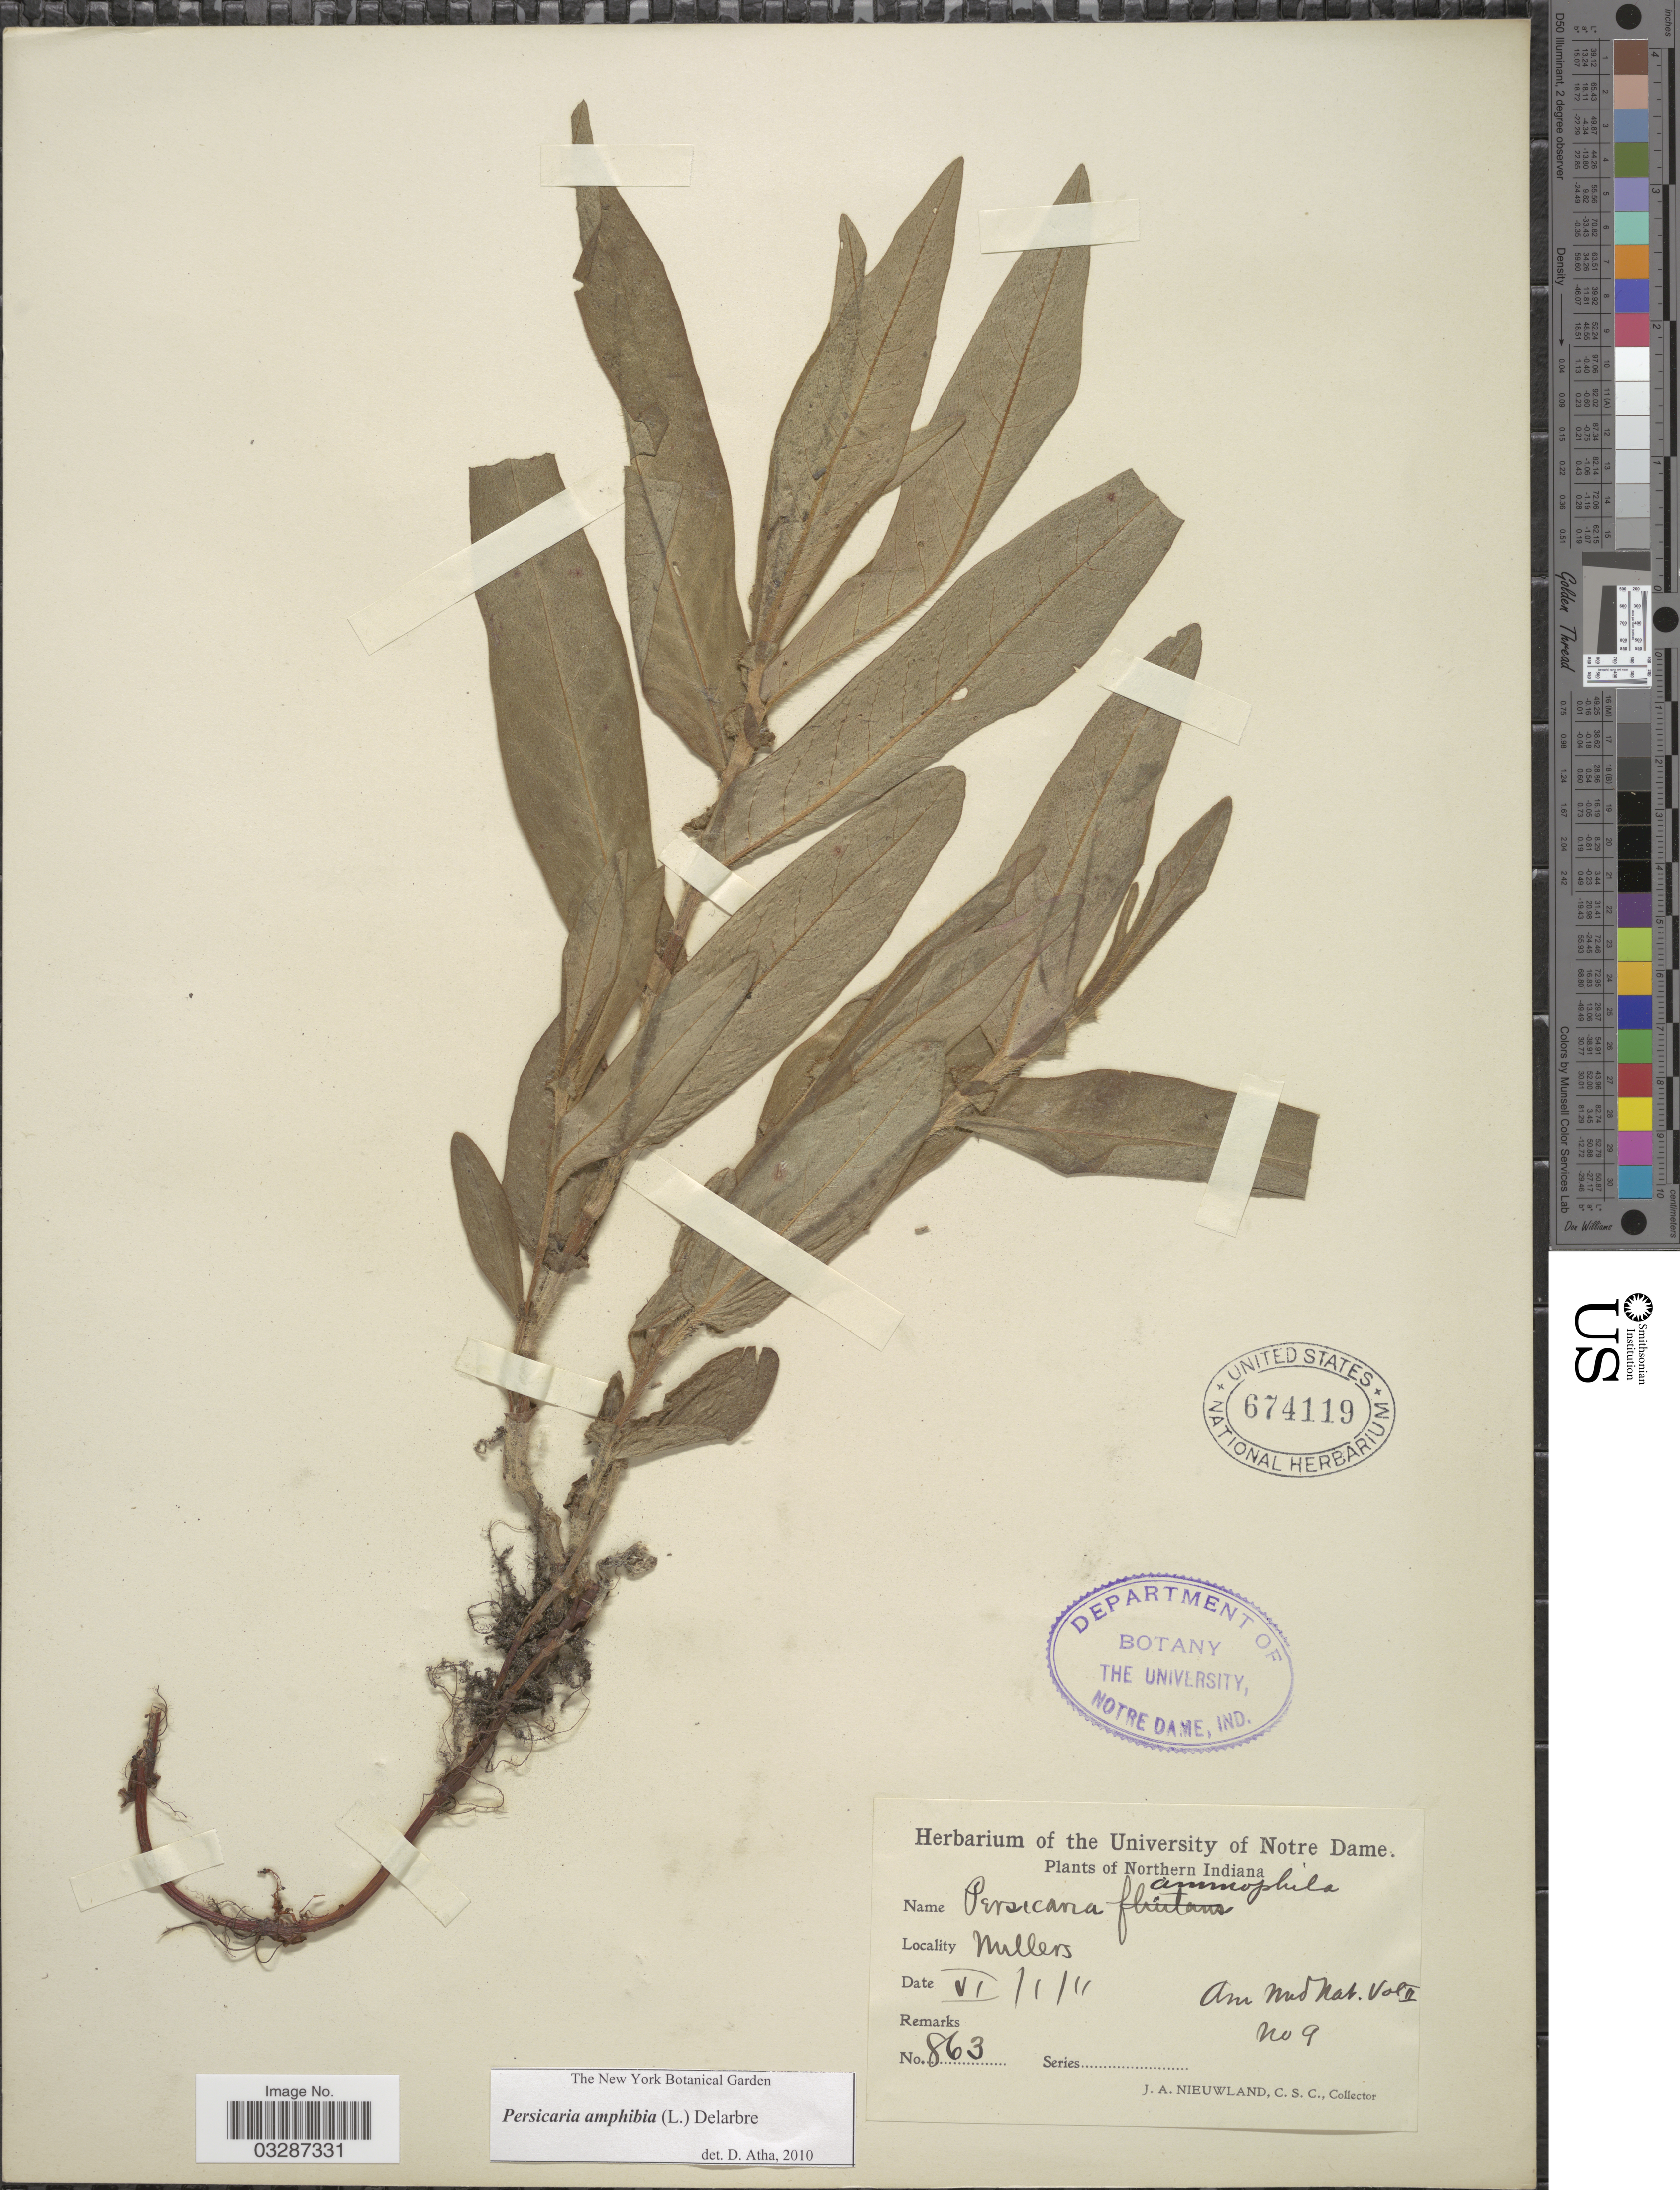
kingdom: Plantae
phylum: Tracheophyta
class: Magnoliopsida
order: Caryophyllales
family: Polygonaceae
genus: Persicaria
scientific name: Persicaria amphibia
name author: (L.) Delarbre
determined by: Atha, D. E.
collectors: J. A. Nieuwland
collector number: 863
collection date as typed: Transcribed d/m/y: 1/6/11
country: United States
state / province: Indiana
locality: Northern Indiana. Millers.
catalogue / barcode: US 674119